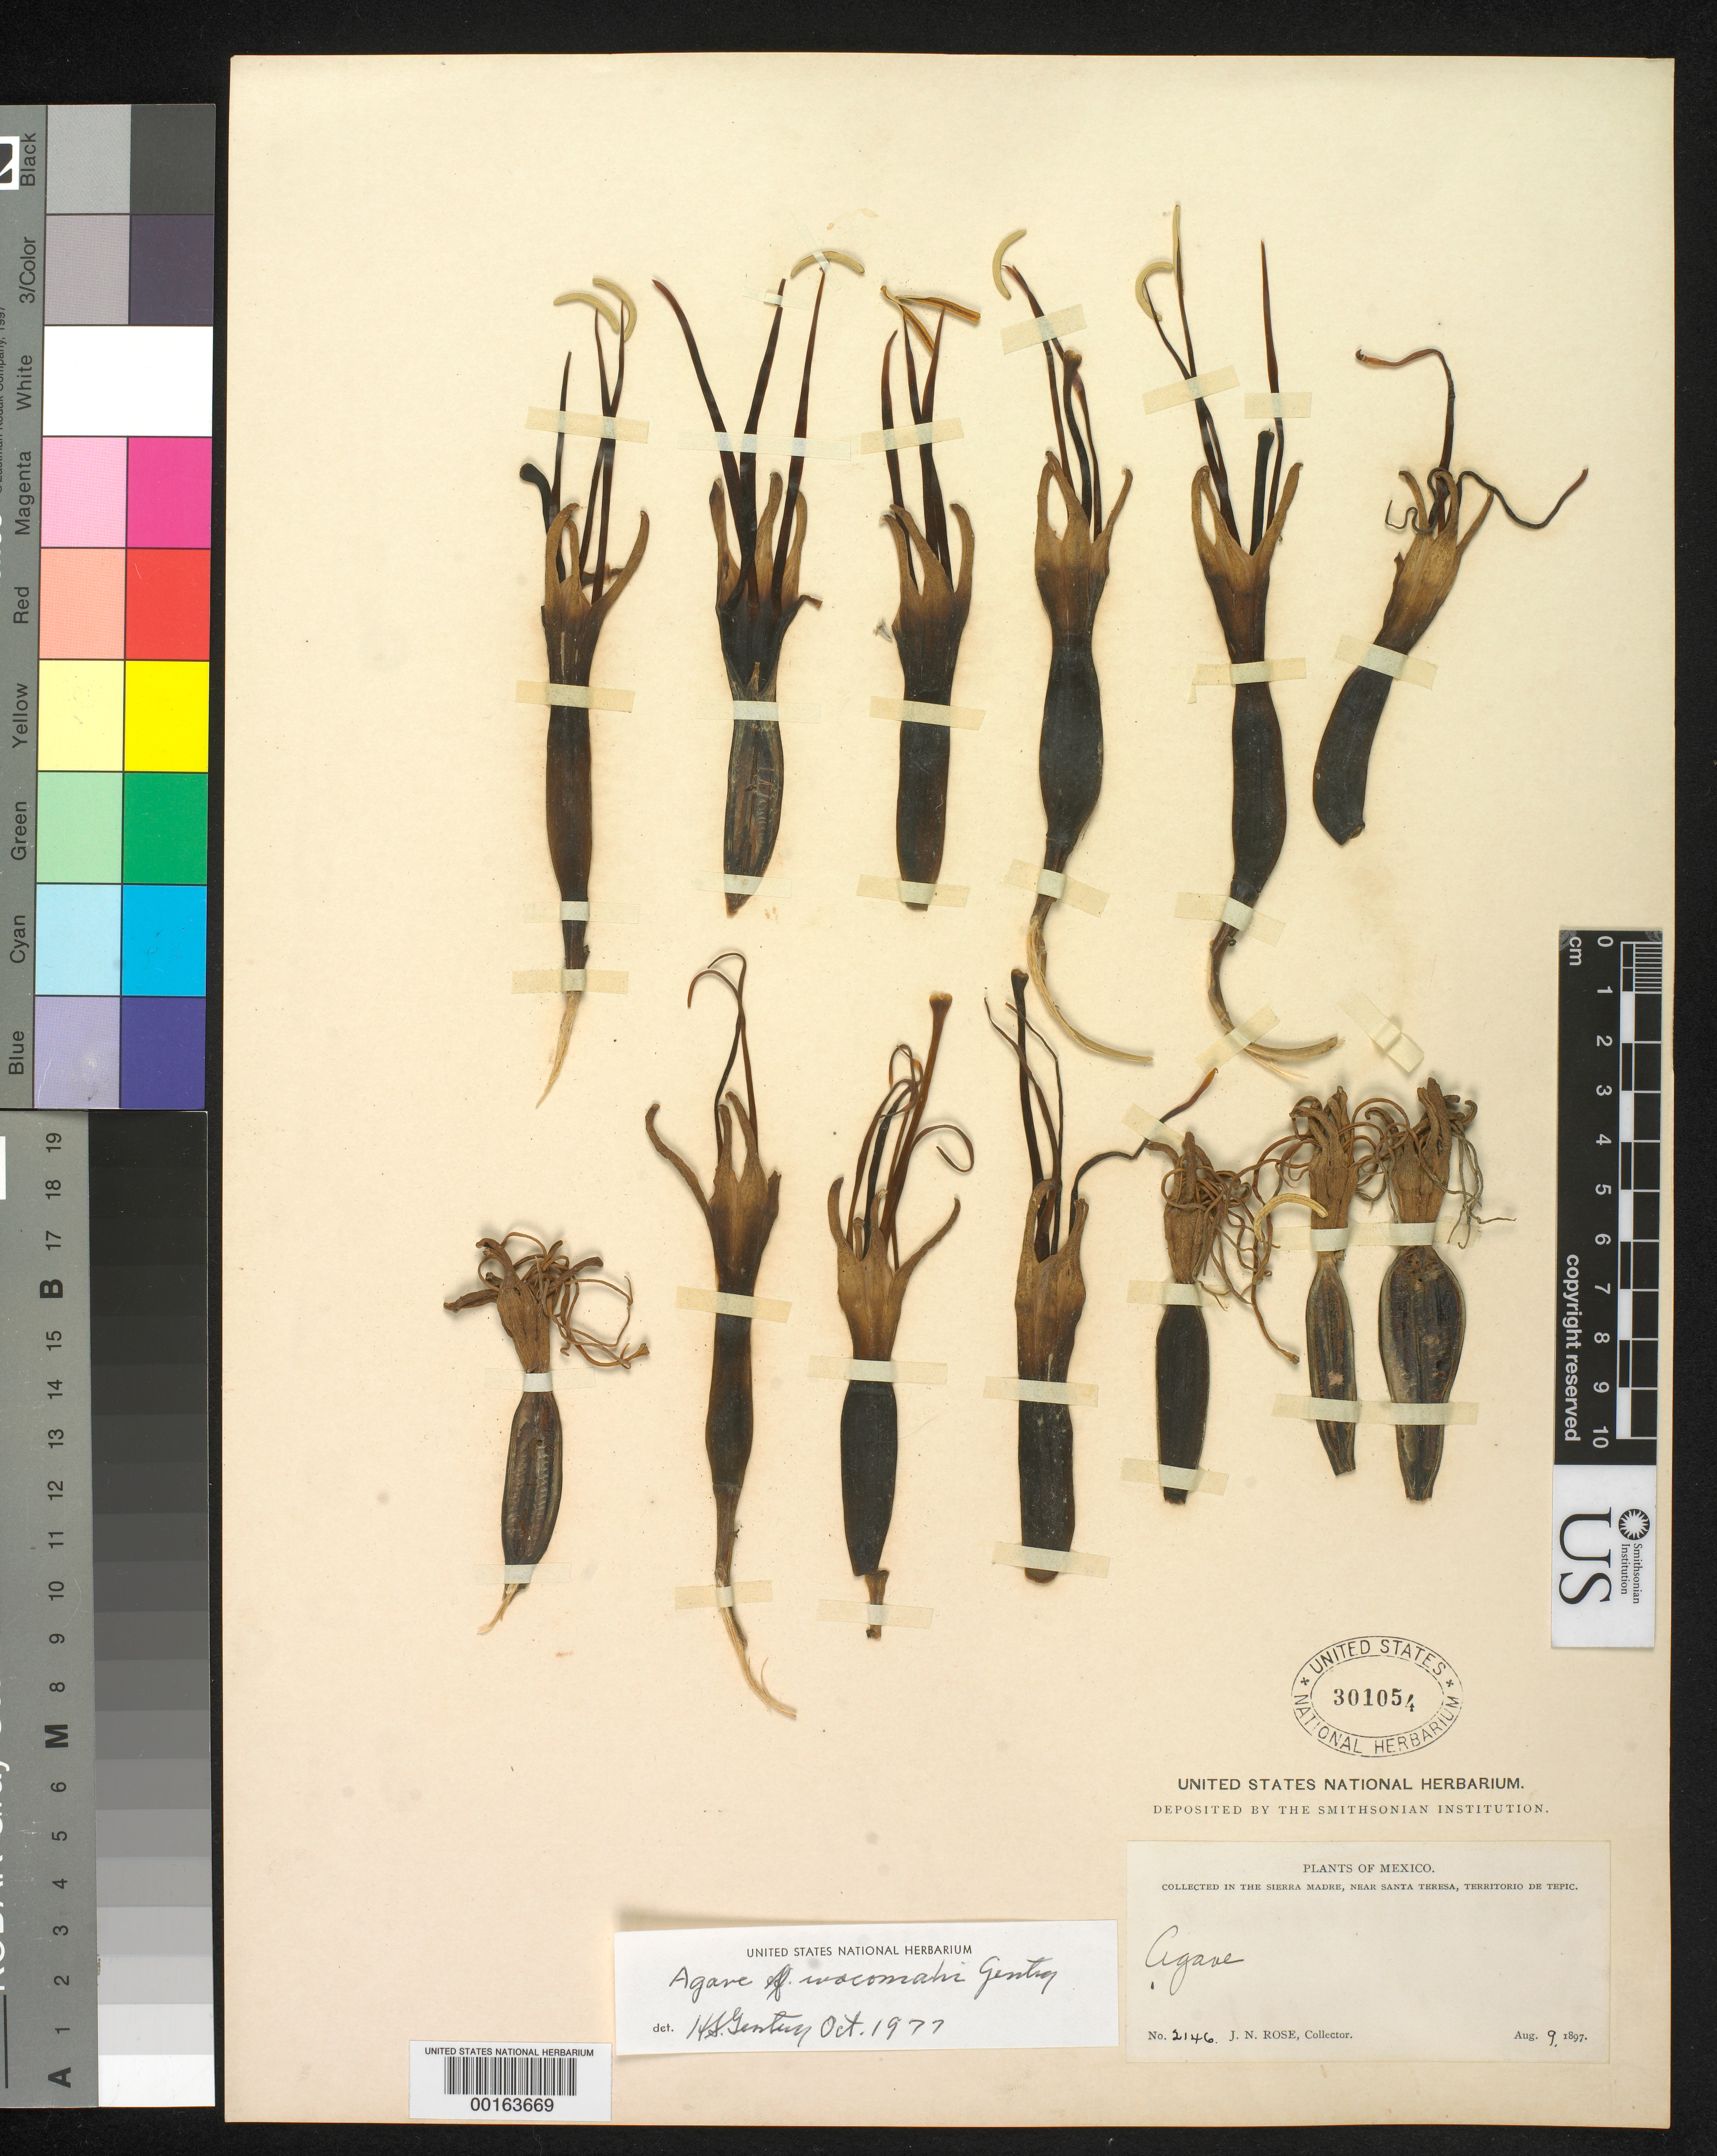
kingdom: Plantae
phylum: Tracheophyta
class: Liliopsida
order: Asparagales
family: Asparagaceae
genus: Agave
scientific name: Agave wocomahi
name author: Gentry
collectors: J. N. Rose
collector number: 2146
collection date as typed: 09 Aug 1897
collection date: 1897-08-09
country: Mexico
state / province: Nayarit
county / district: Tepic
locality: Sierra Madre, near santa teresa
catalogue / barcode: US 301054